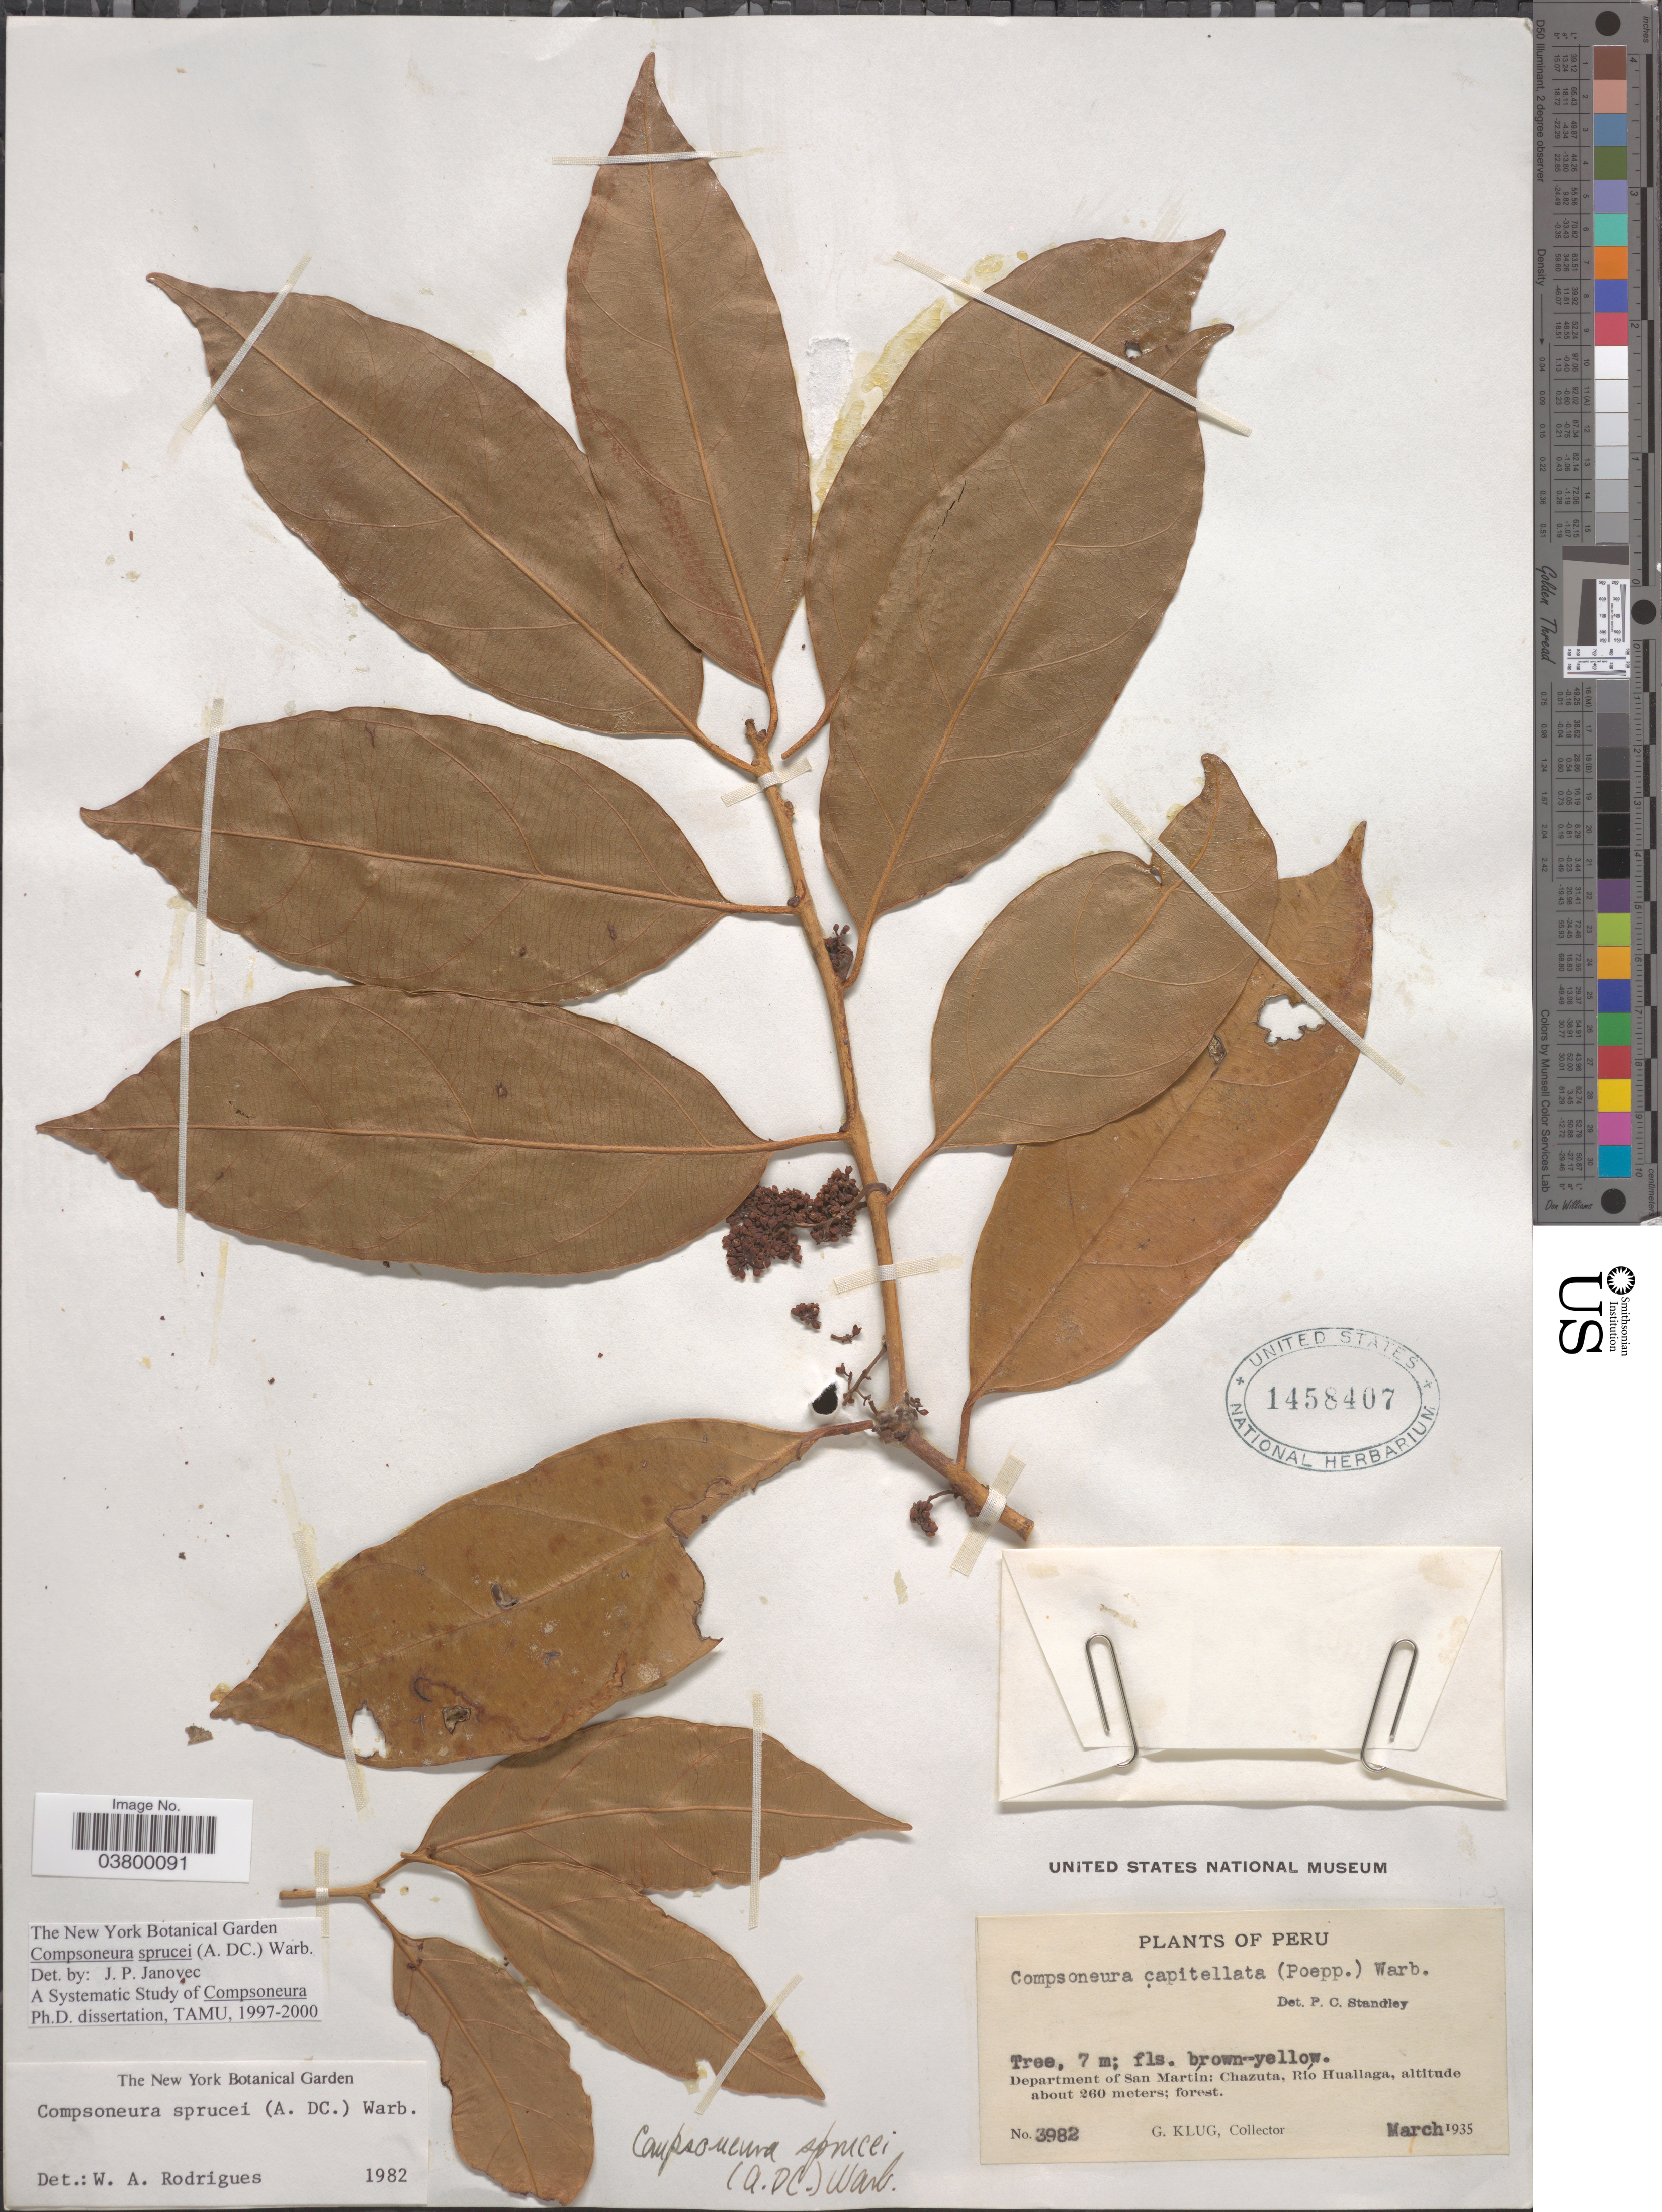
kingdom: Plantae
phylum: Tracheophyta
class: Magnoliopsida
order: Magnoliales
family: Myristicaceae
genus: Compsoneura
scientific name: Compsoneura sprucei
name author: (A. DC.) Warb.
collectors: G. Klug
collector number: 3982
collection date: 1935-03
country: Peru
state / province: San Martín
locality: Department of San Martín: Chazuta, Río Huallaga.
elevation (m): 260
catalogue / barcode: US 1458407